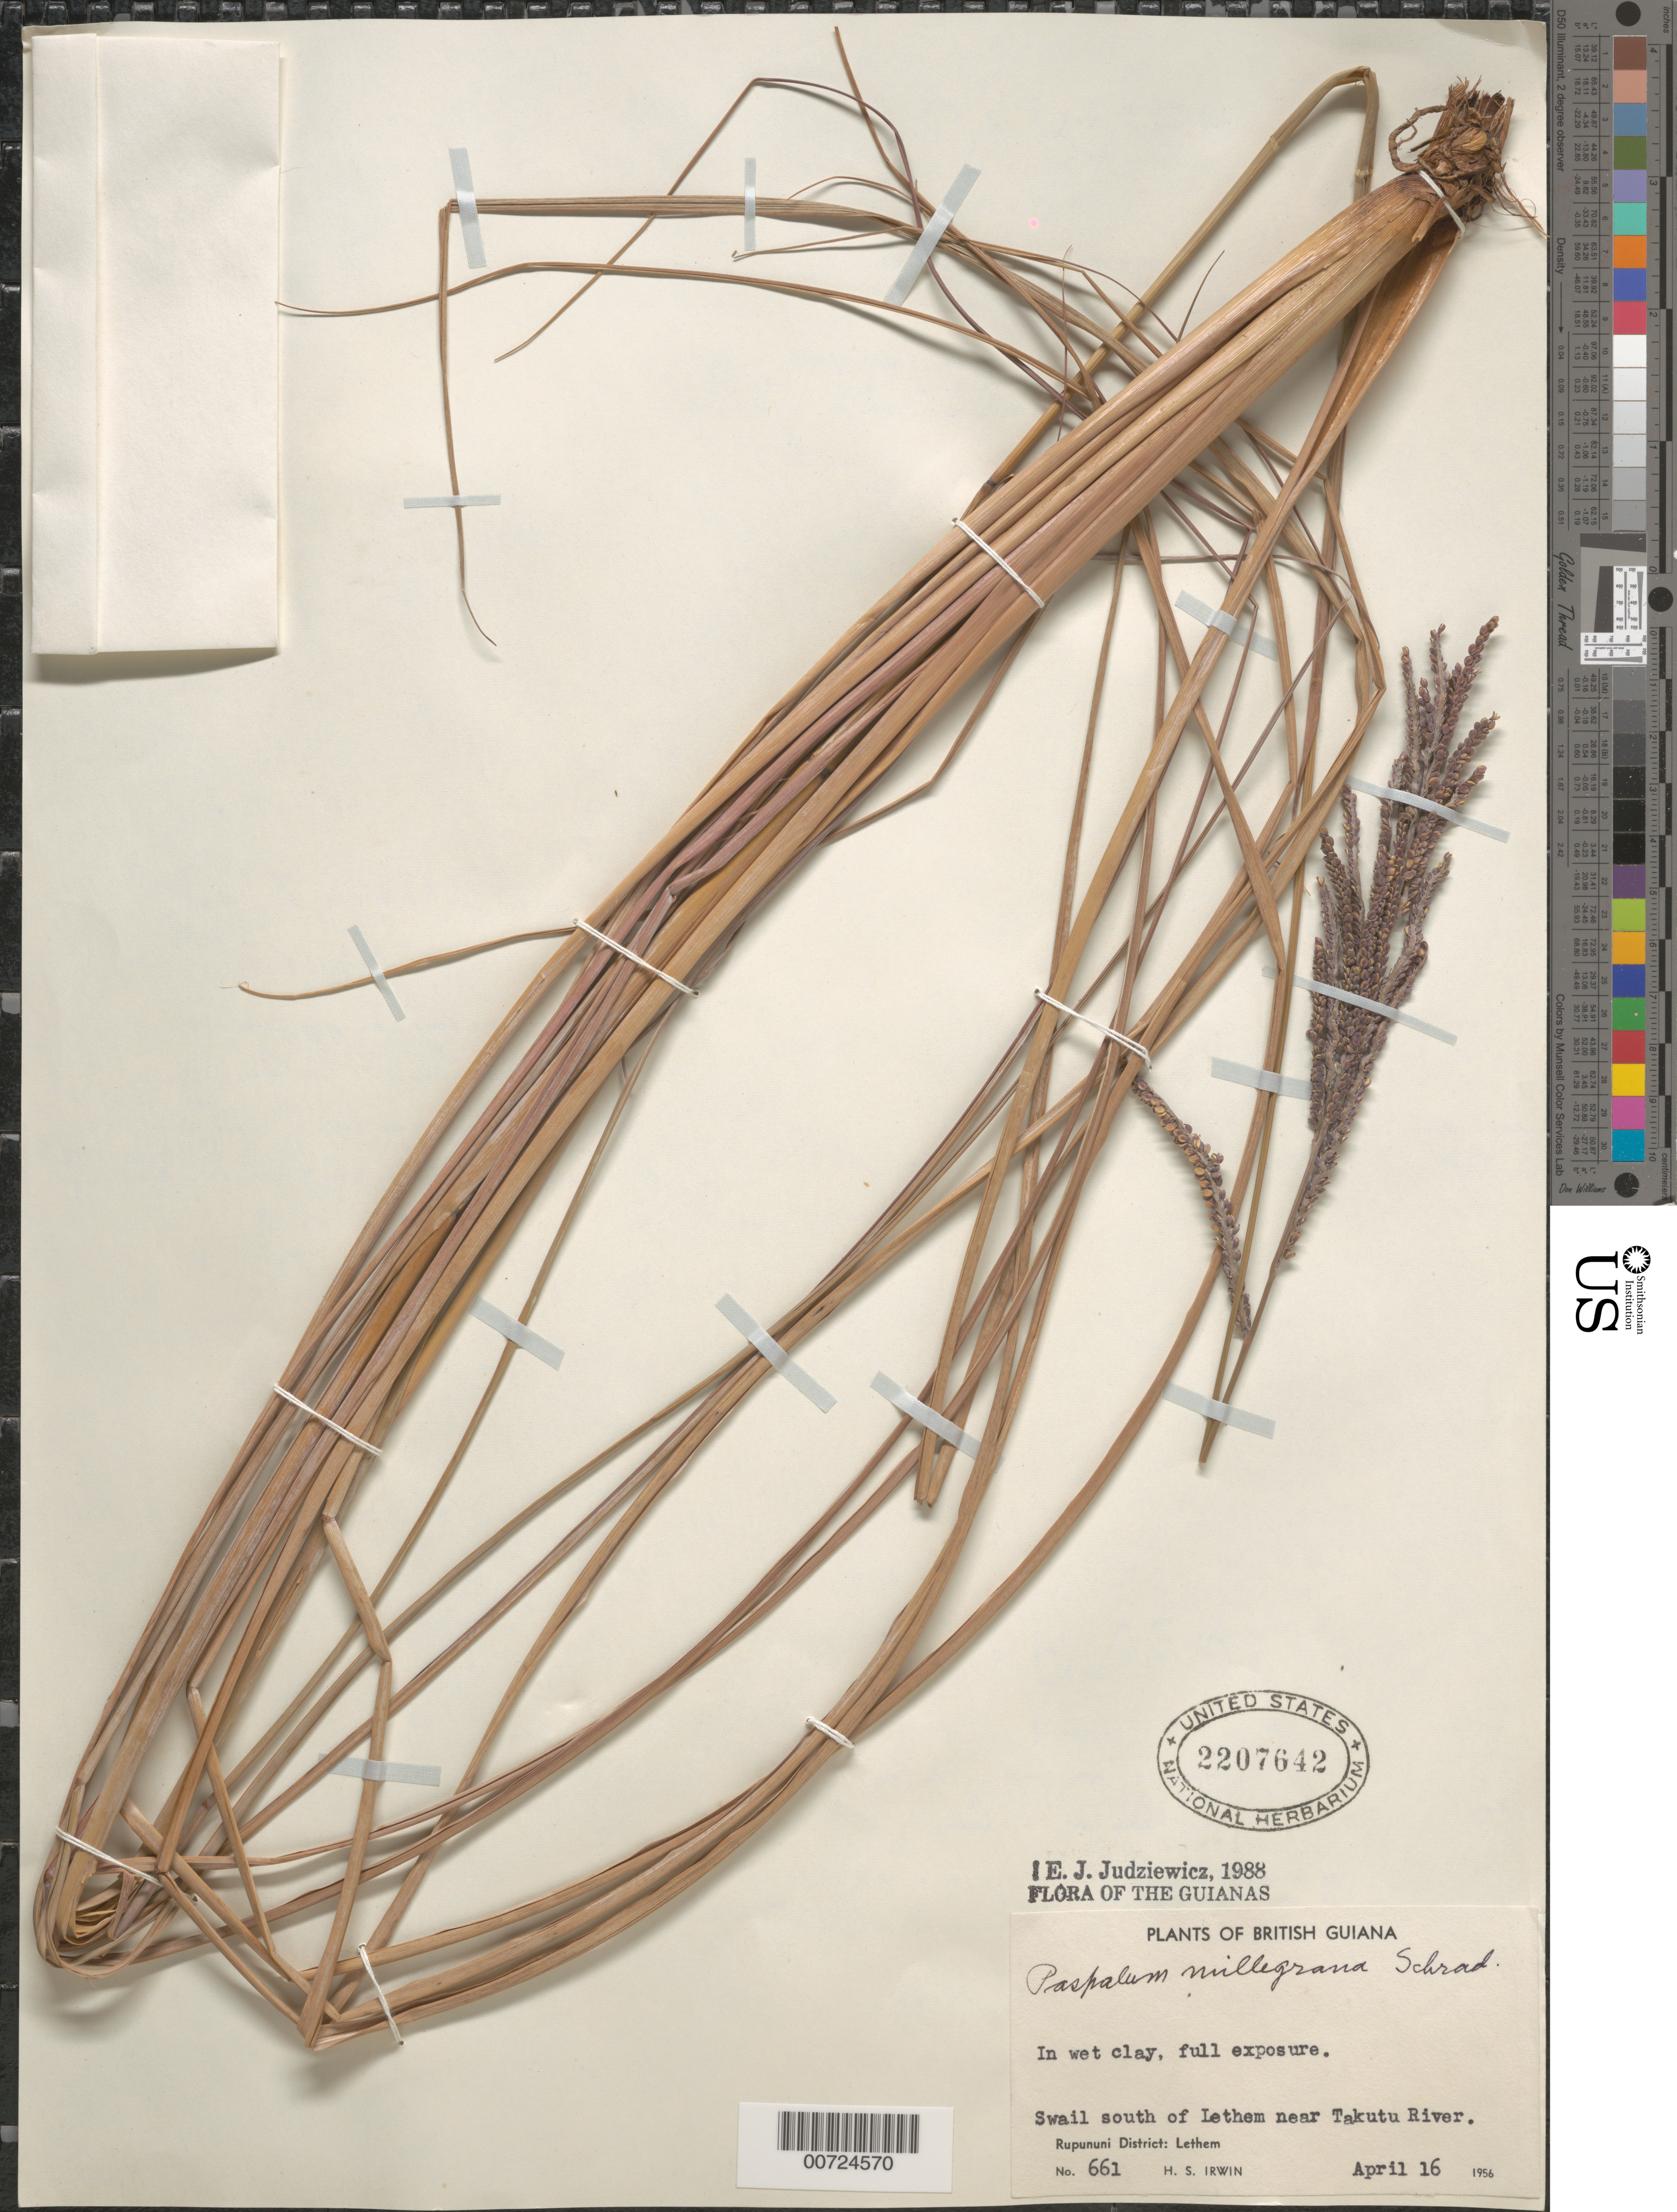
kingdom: Plantae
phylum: Tracheophyta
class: Liliopsida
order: Poales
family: Poaceae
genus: Paspalum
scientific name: Paspalum millegrana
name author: Schrad.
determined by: Judziewicz, E. J.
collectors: H. Irwin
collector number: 661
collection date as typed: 16-Apr-56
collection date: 1956-04-16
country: Guyana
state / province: U. Takutu-U. Essequibo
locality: Rupununi Dist., S of Lethem, near Takutu River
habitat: Wet clay; full exposure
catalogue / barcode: US 2207642